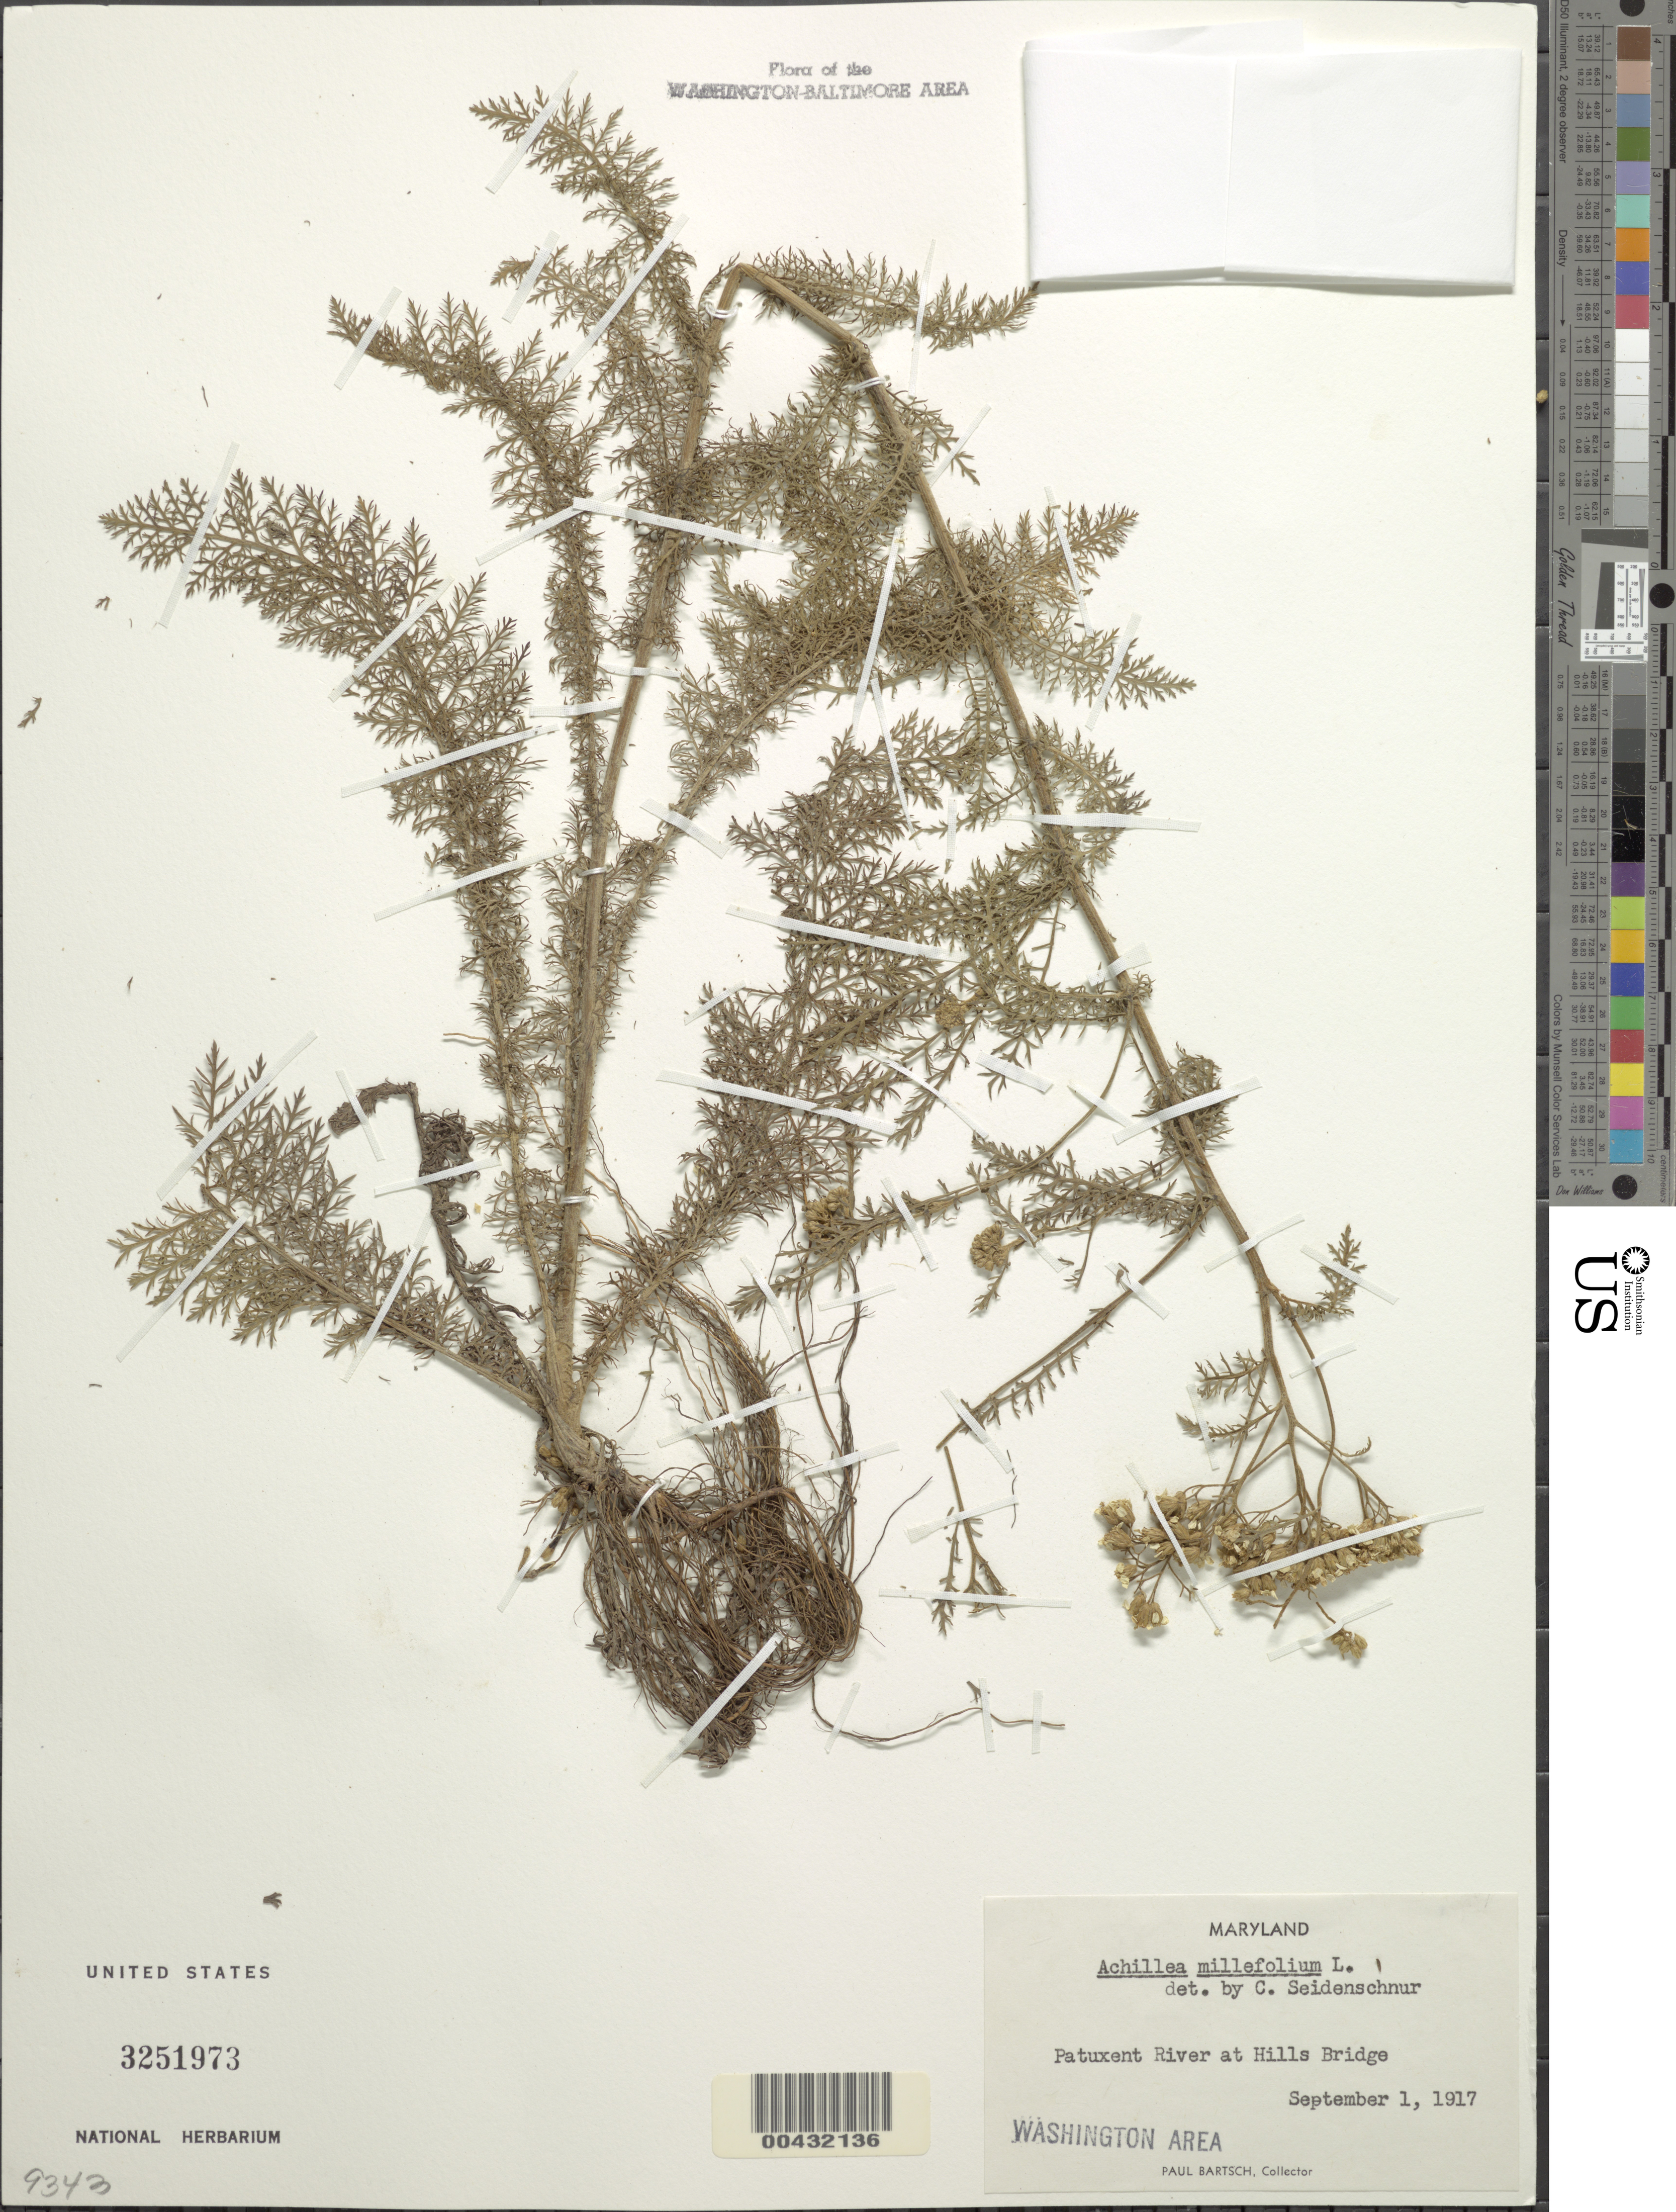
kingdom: Plantae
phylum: Tracheophyta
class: Magnoliopsida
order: Asterales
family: Asteraceae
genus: Achillea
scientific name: Achillea millefolium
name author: L.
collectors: P. Bartsch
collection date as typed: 01 Sep 1917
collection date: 1917-09-01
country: United States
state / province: Maryland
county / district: Anne Arundel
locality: Patuxent River at Hills Bridge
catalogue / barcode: US 3251973